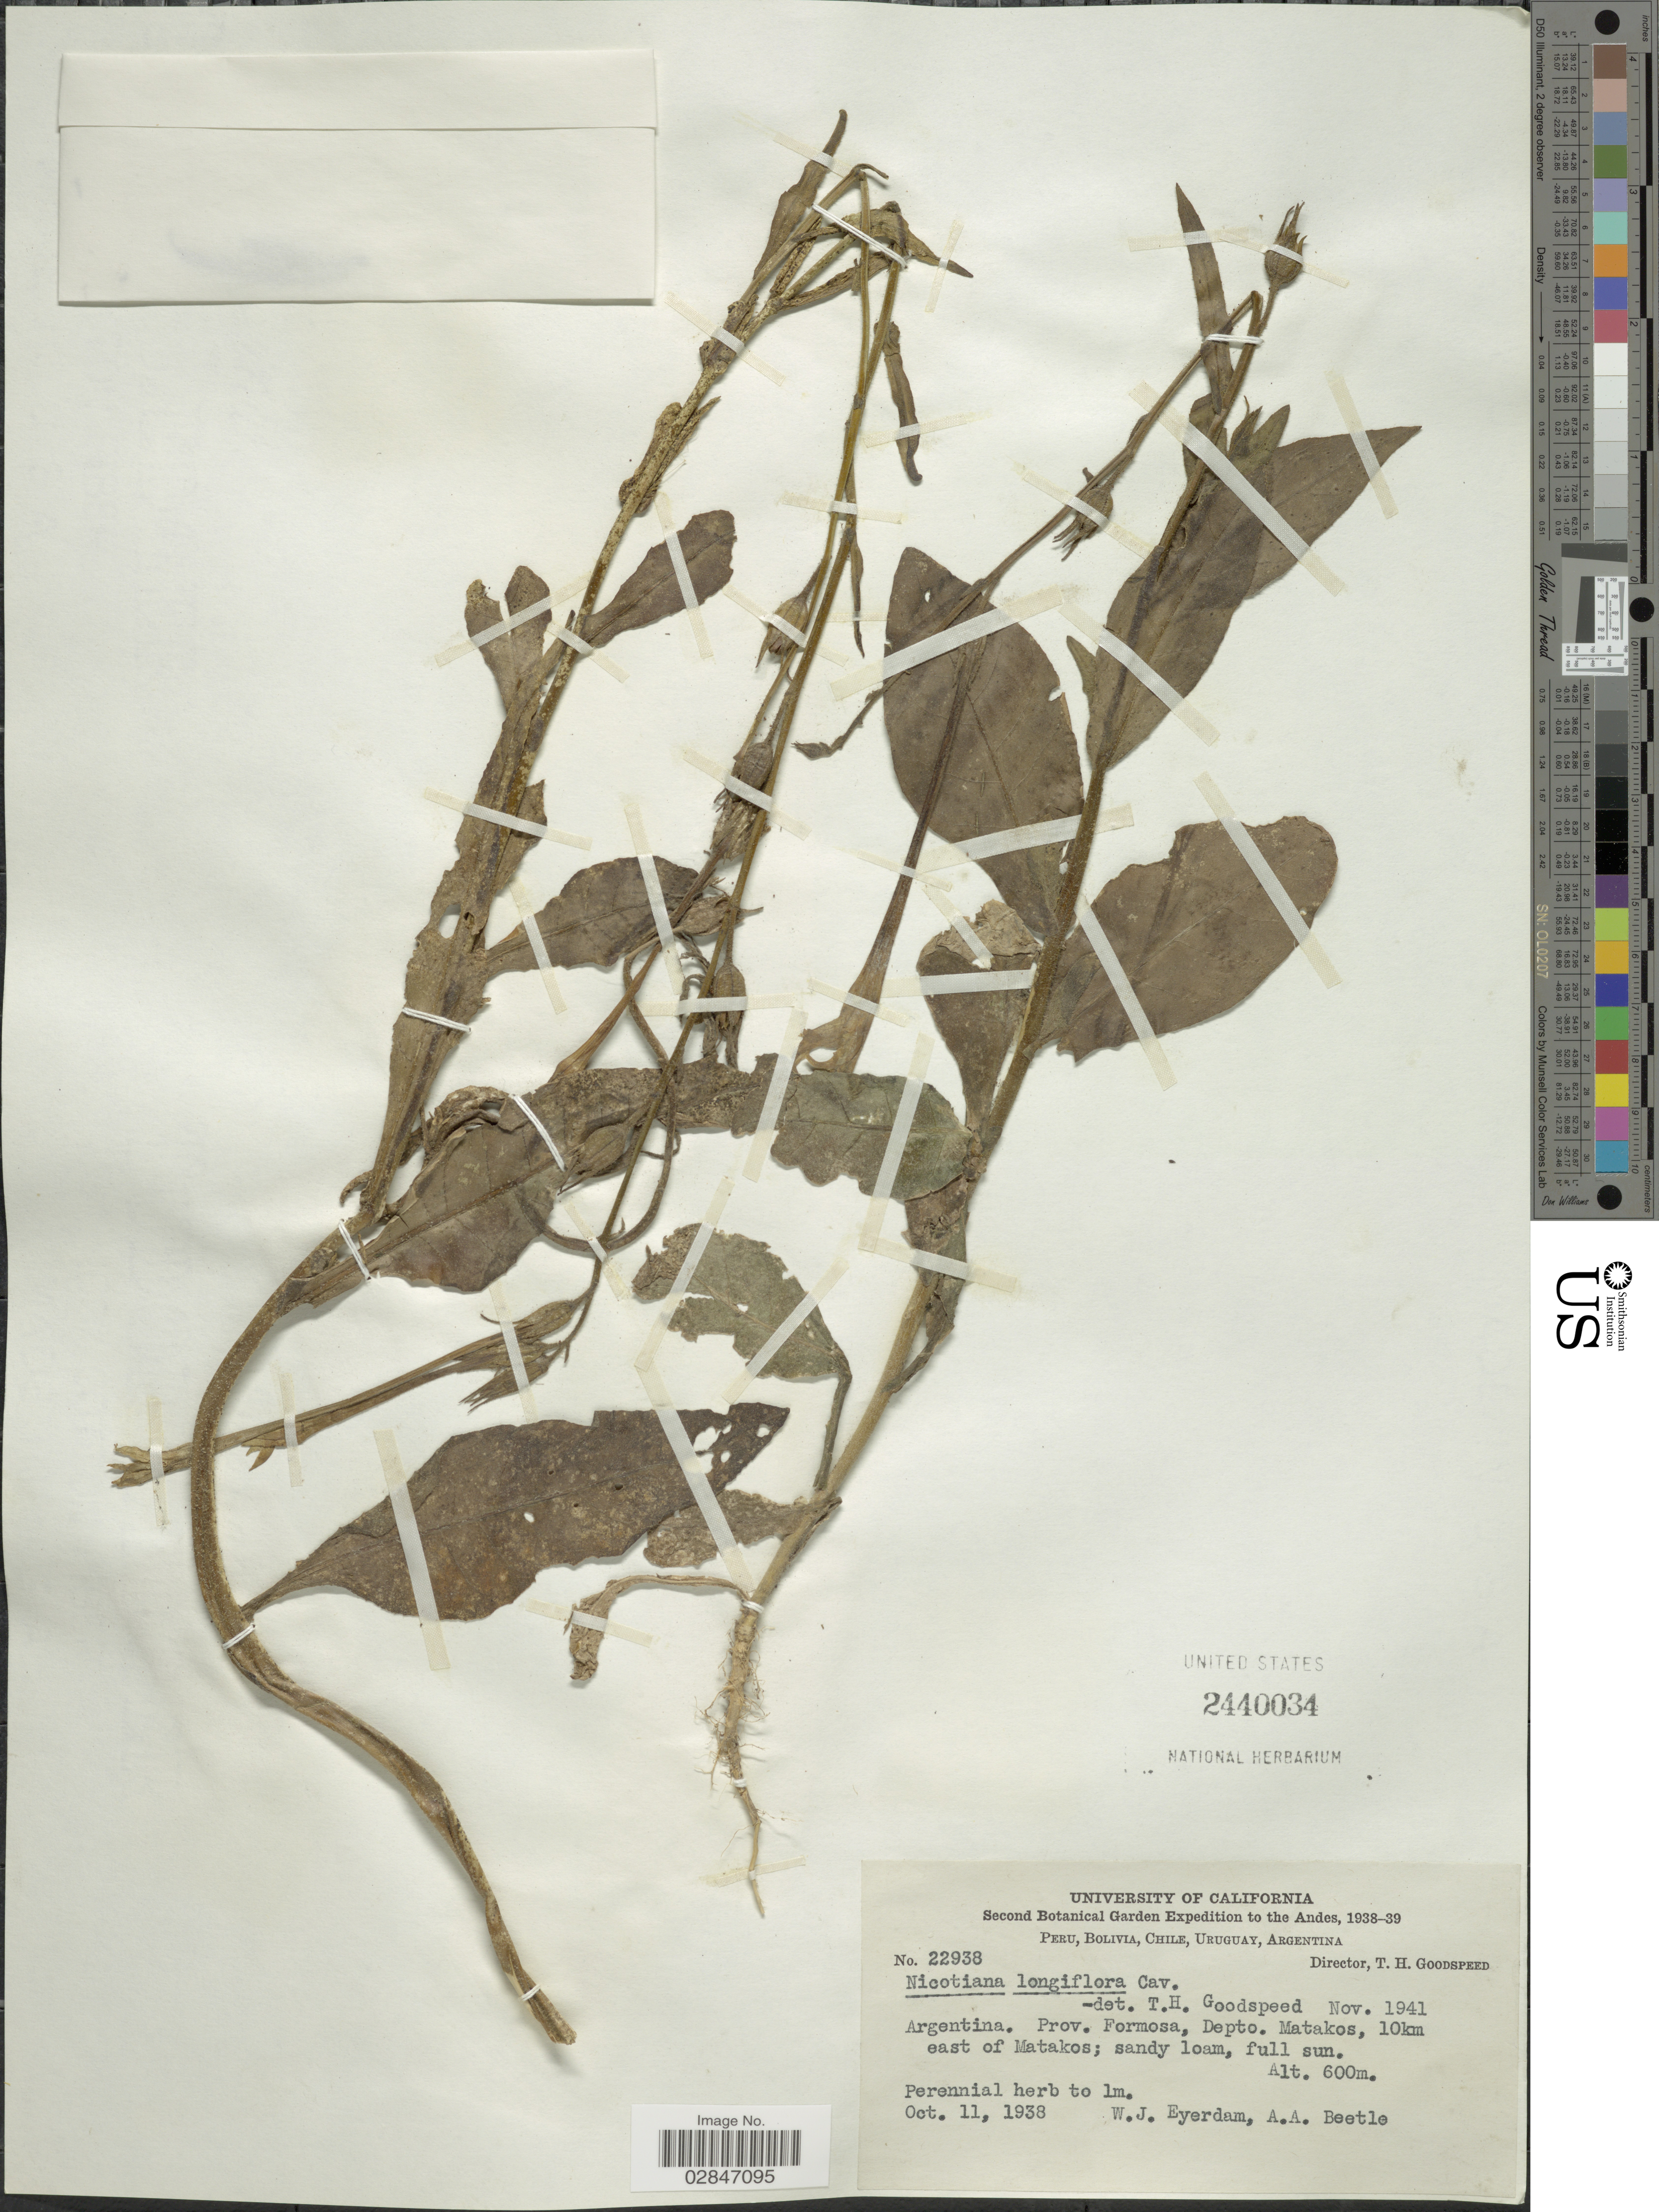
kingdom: Plantae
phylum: Tracheophyta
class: Magnoliopsida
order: Solanales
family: Solanaceae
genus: Nicotiana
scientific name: Nicotiana longiflora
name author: Cav.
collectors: W. J. Eyerdam & A. A. Beetle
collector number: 22938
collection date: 1938-10-11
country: Argentina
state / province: Formosa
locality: Prov. Formosa, Depto. Matakos, 10km east of Matakos, The Andes.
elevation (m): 600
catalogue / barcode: US 2440034